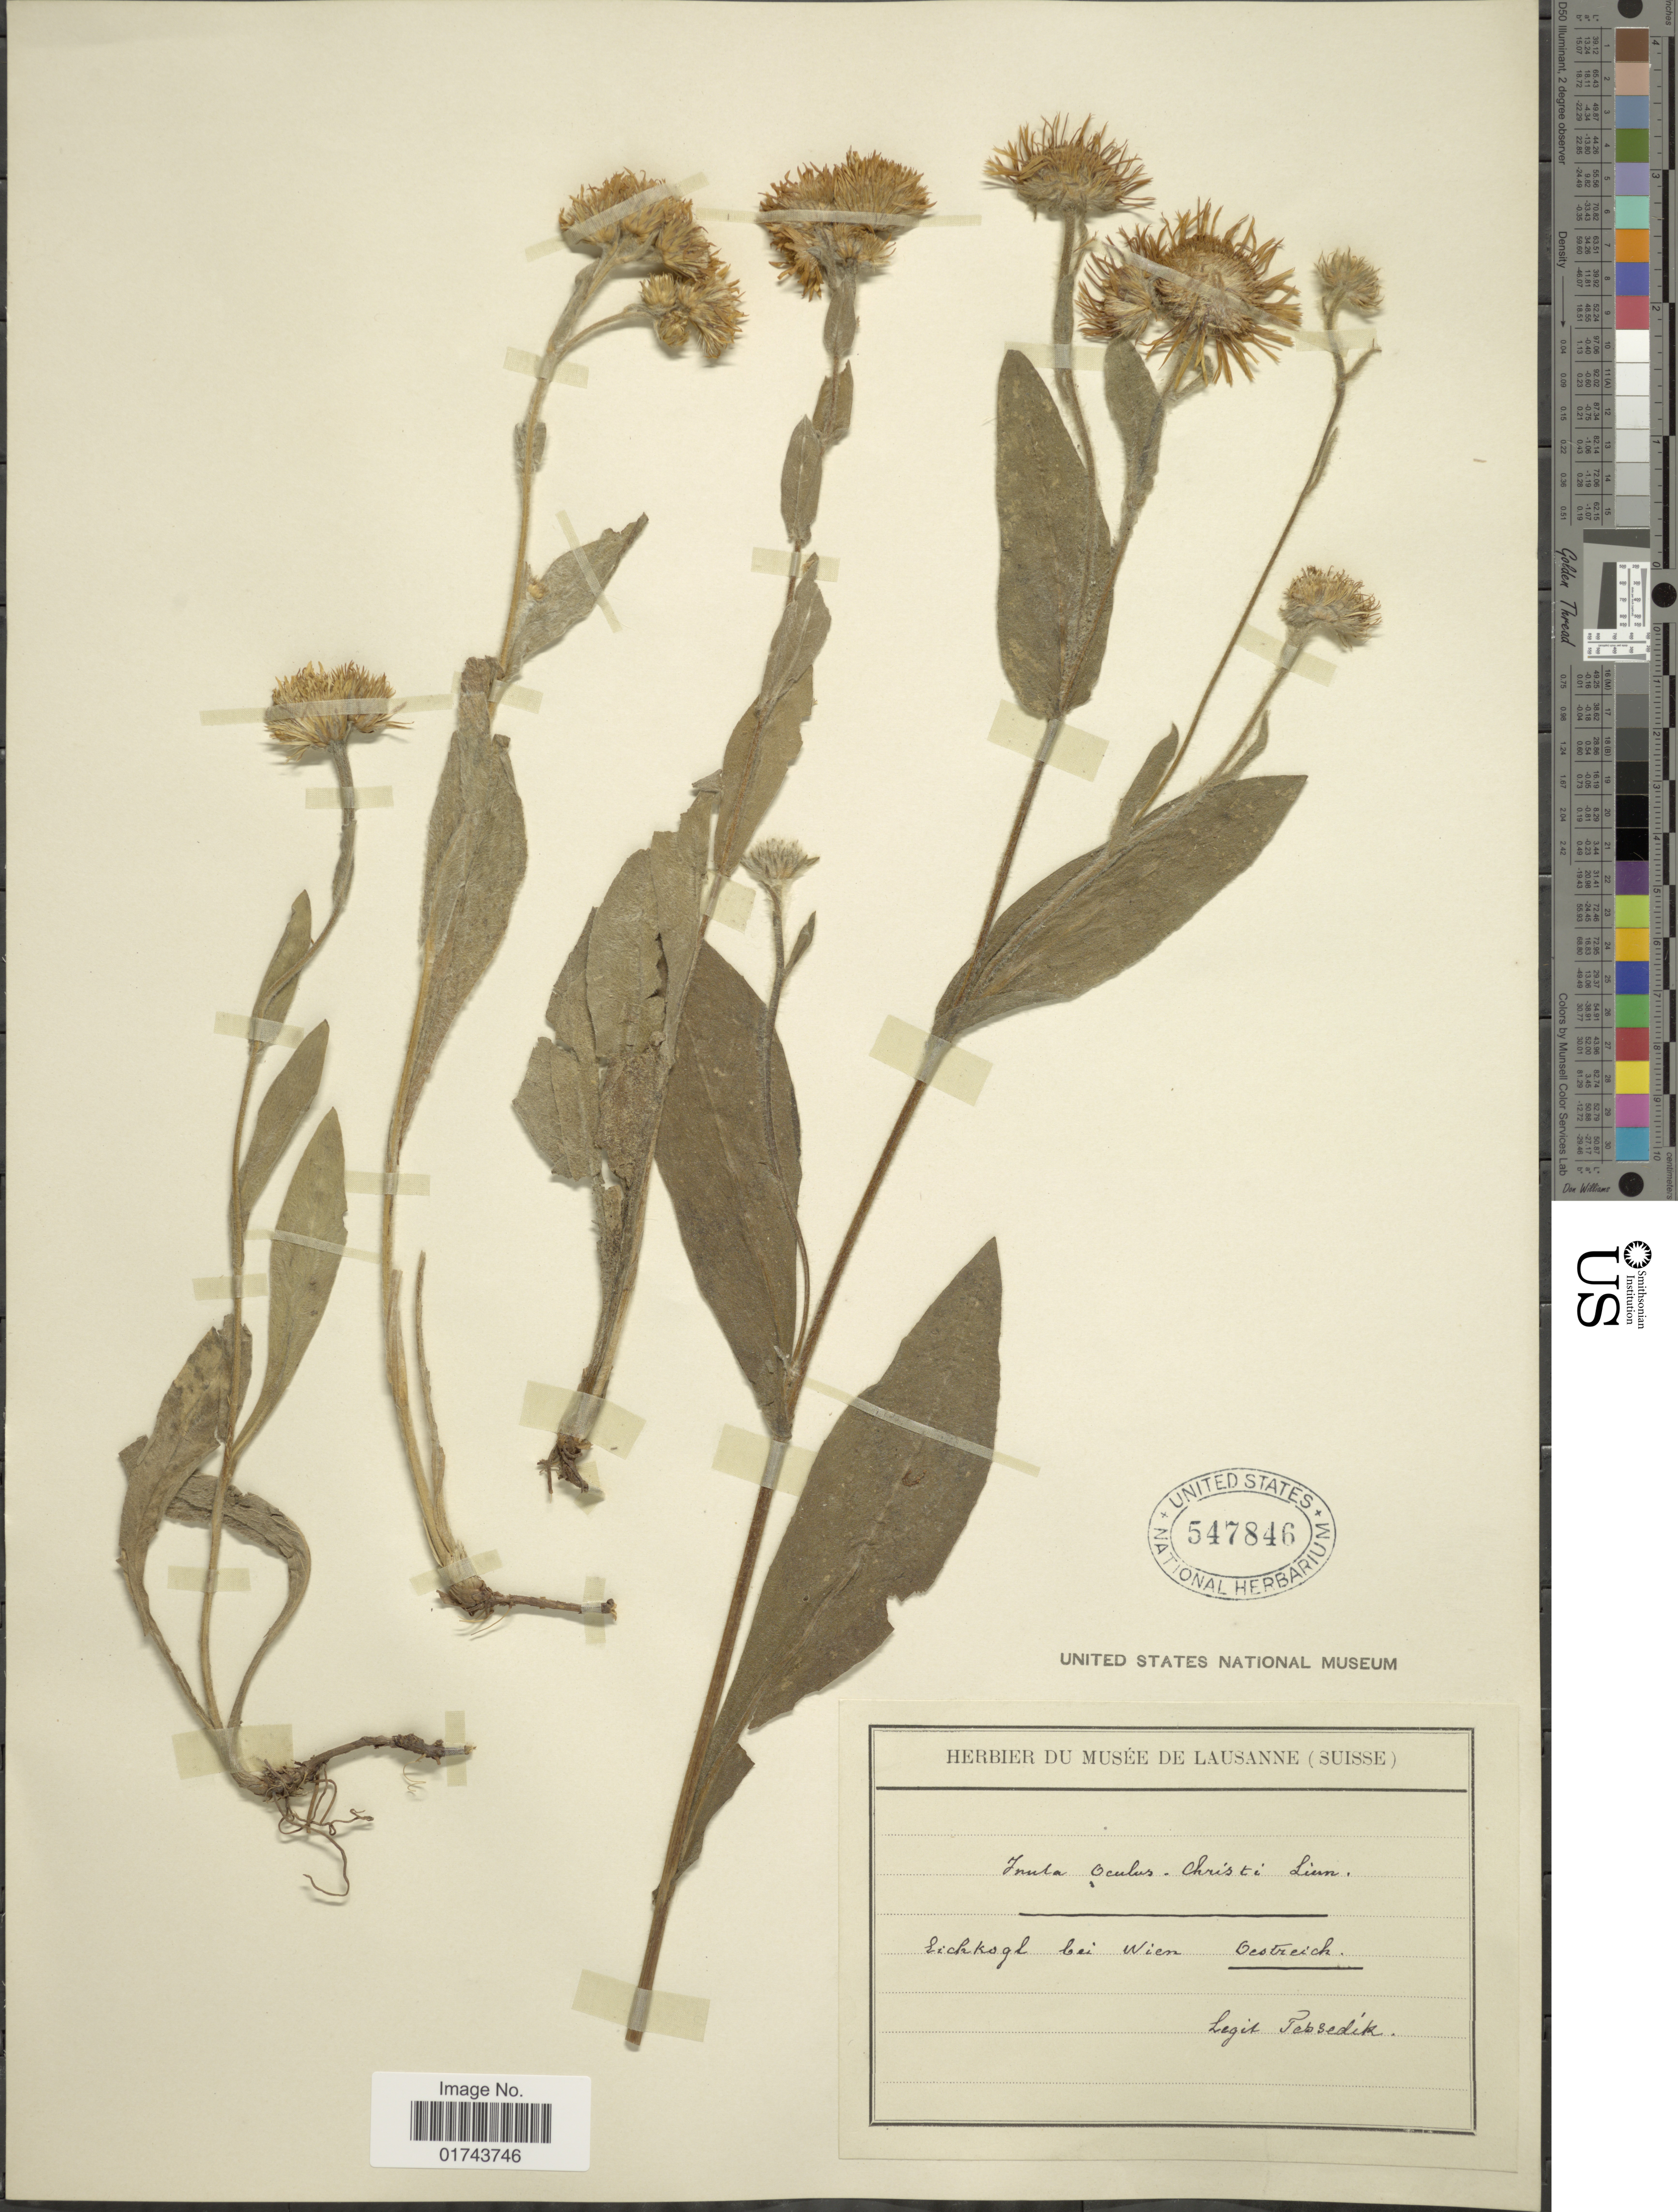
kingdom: Plantae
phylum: Tracheophyta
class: Magnoliopsida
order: Asterales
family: Asteraceae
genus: Inula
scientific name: Inula oculus-christi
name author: L.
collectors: Pebsedik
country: Austria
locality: Eichkogel bei Wien Oestrich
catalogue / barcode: US 547846